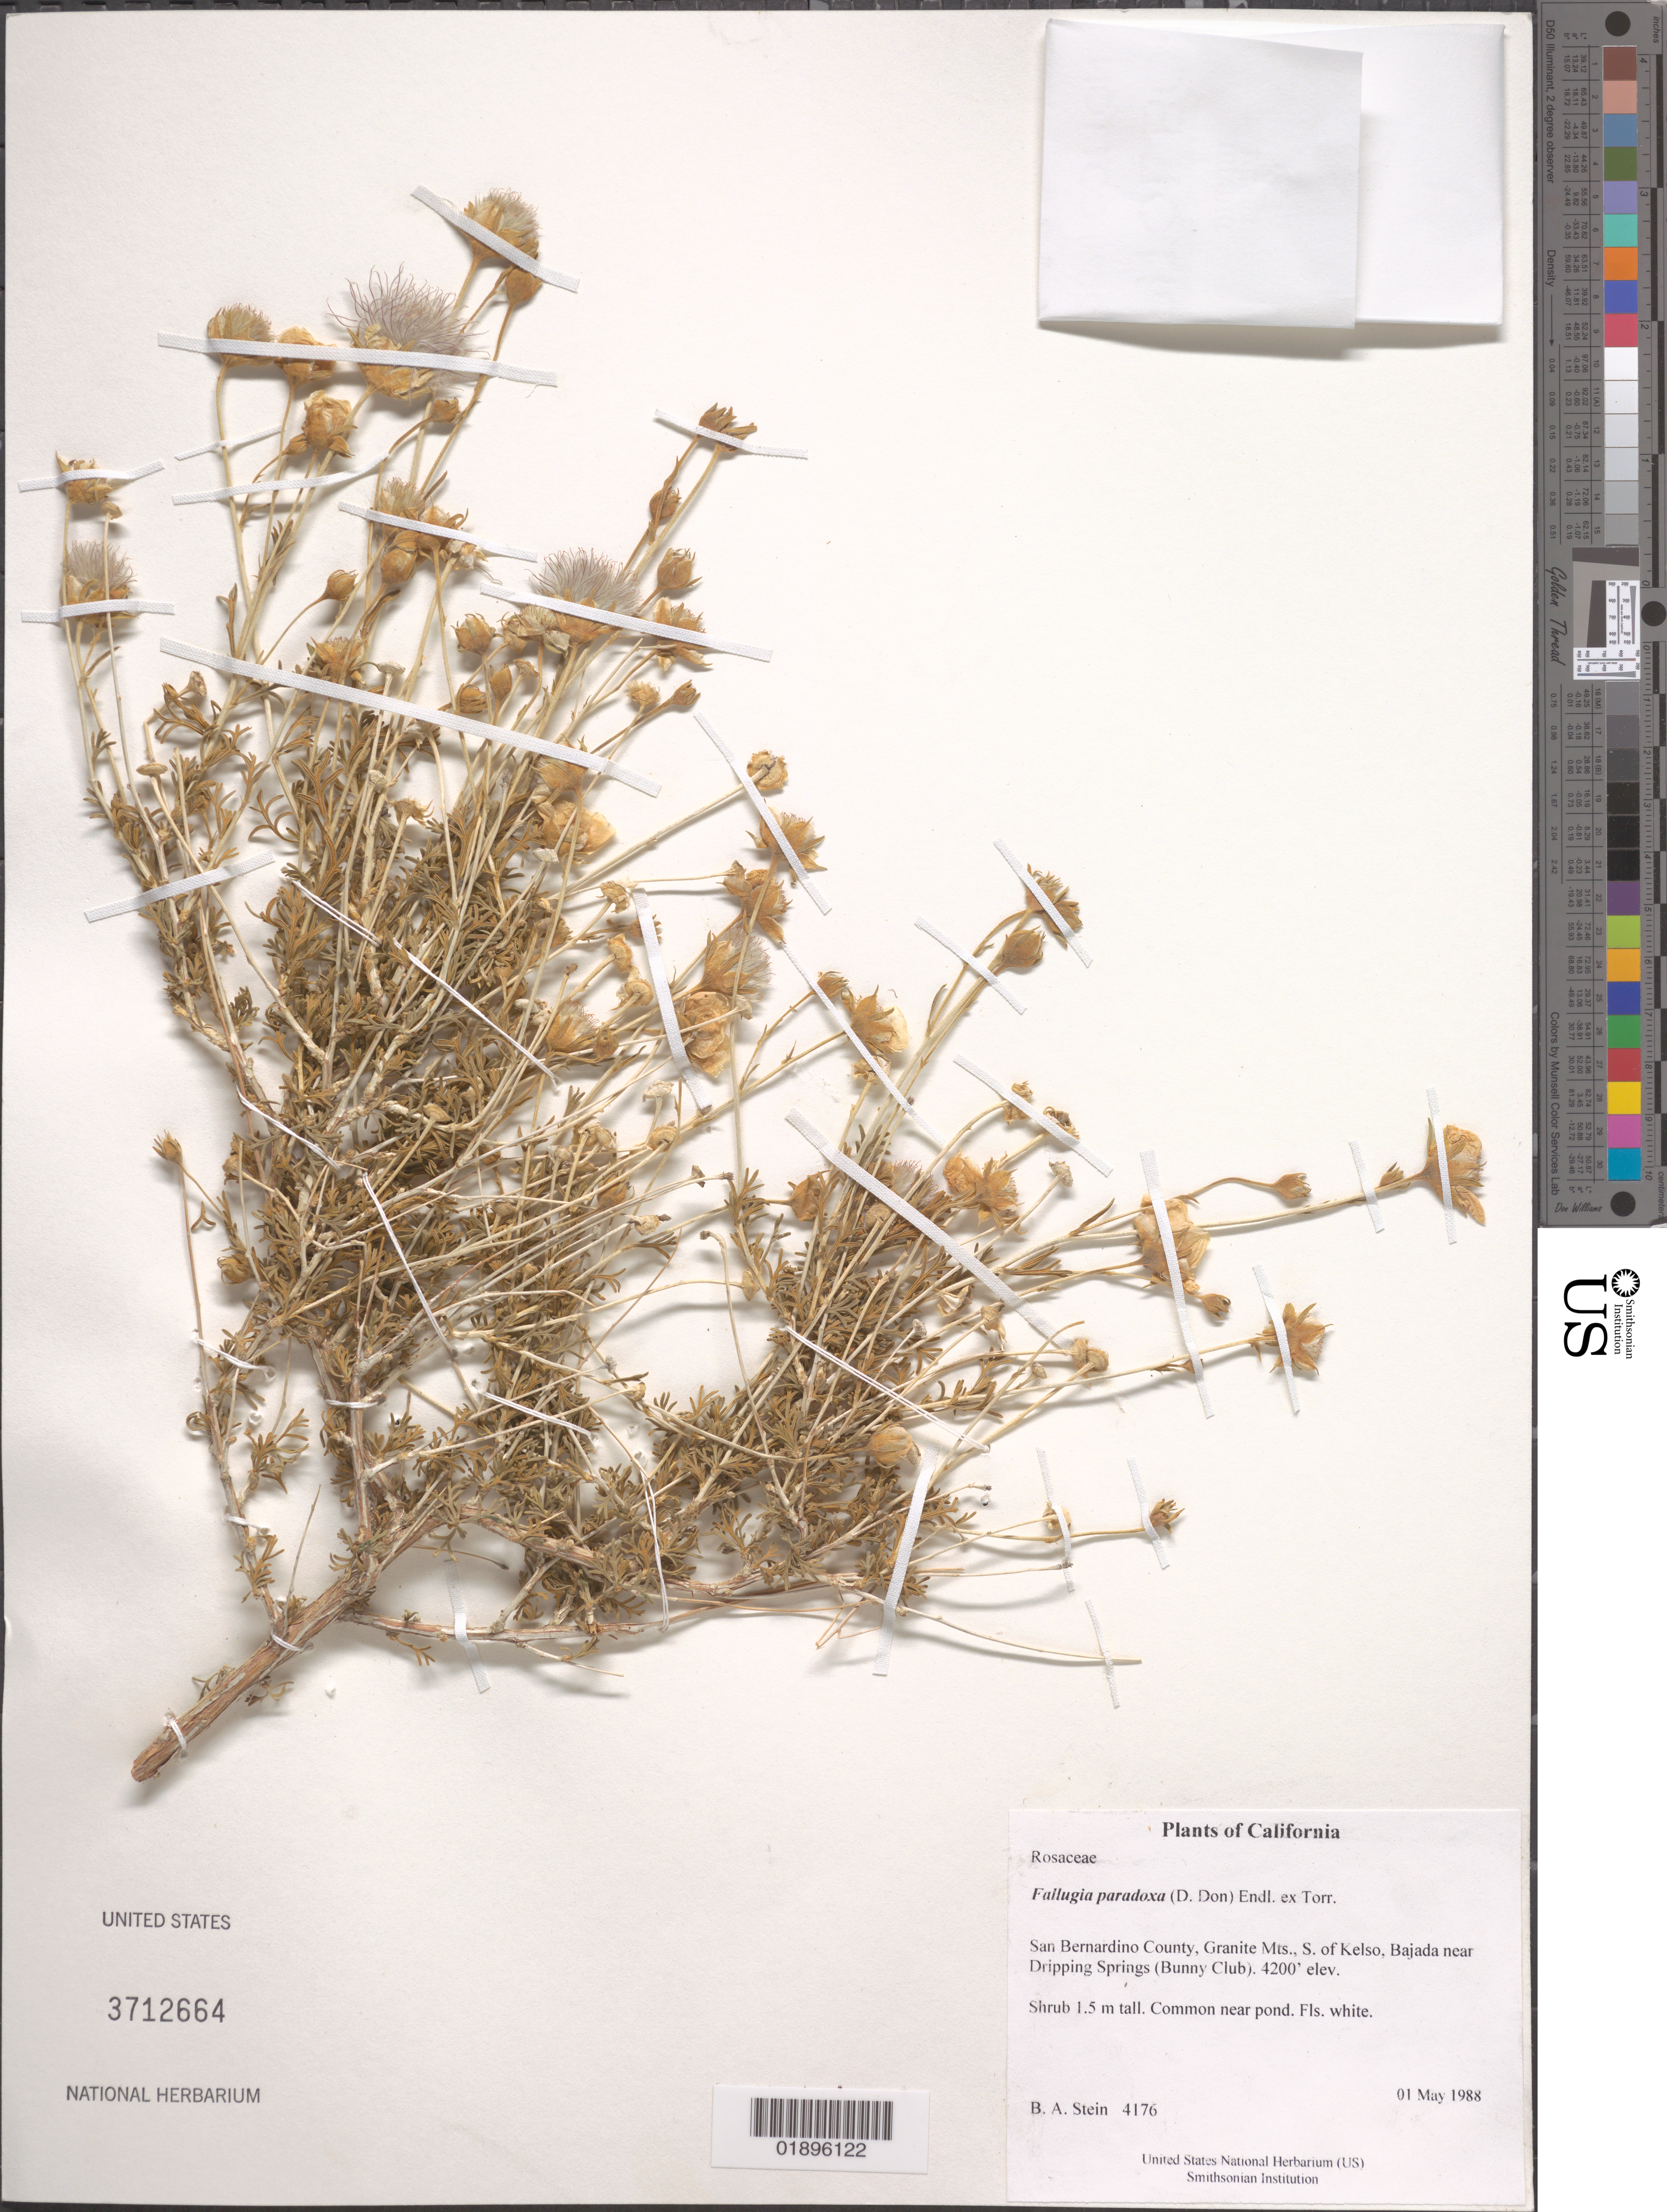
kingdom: Plantae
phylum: Tracheophyta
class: Magnoliopsida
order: Rosales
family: Rosaceae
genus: Fallugia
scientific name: Fallugia paradoxa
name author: (D. Don ex Tilloch & T. Taylor) Endl. ex Torr.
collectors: B. A. Stein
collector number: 4176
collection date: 1988-05-01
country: United States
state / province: California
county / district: San Bernardino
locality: Granite Mts., S. of Kelso, Bajada near Dripping Springs Country Club.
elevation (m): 1280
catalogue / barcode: US 3712664